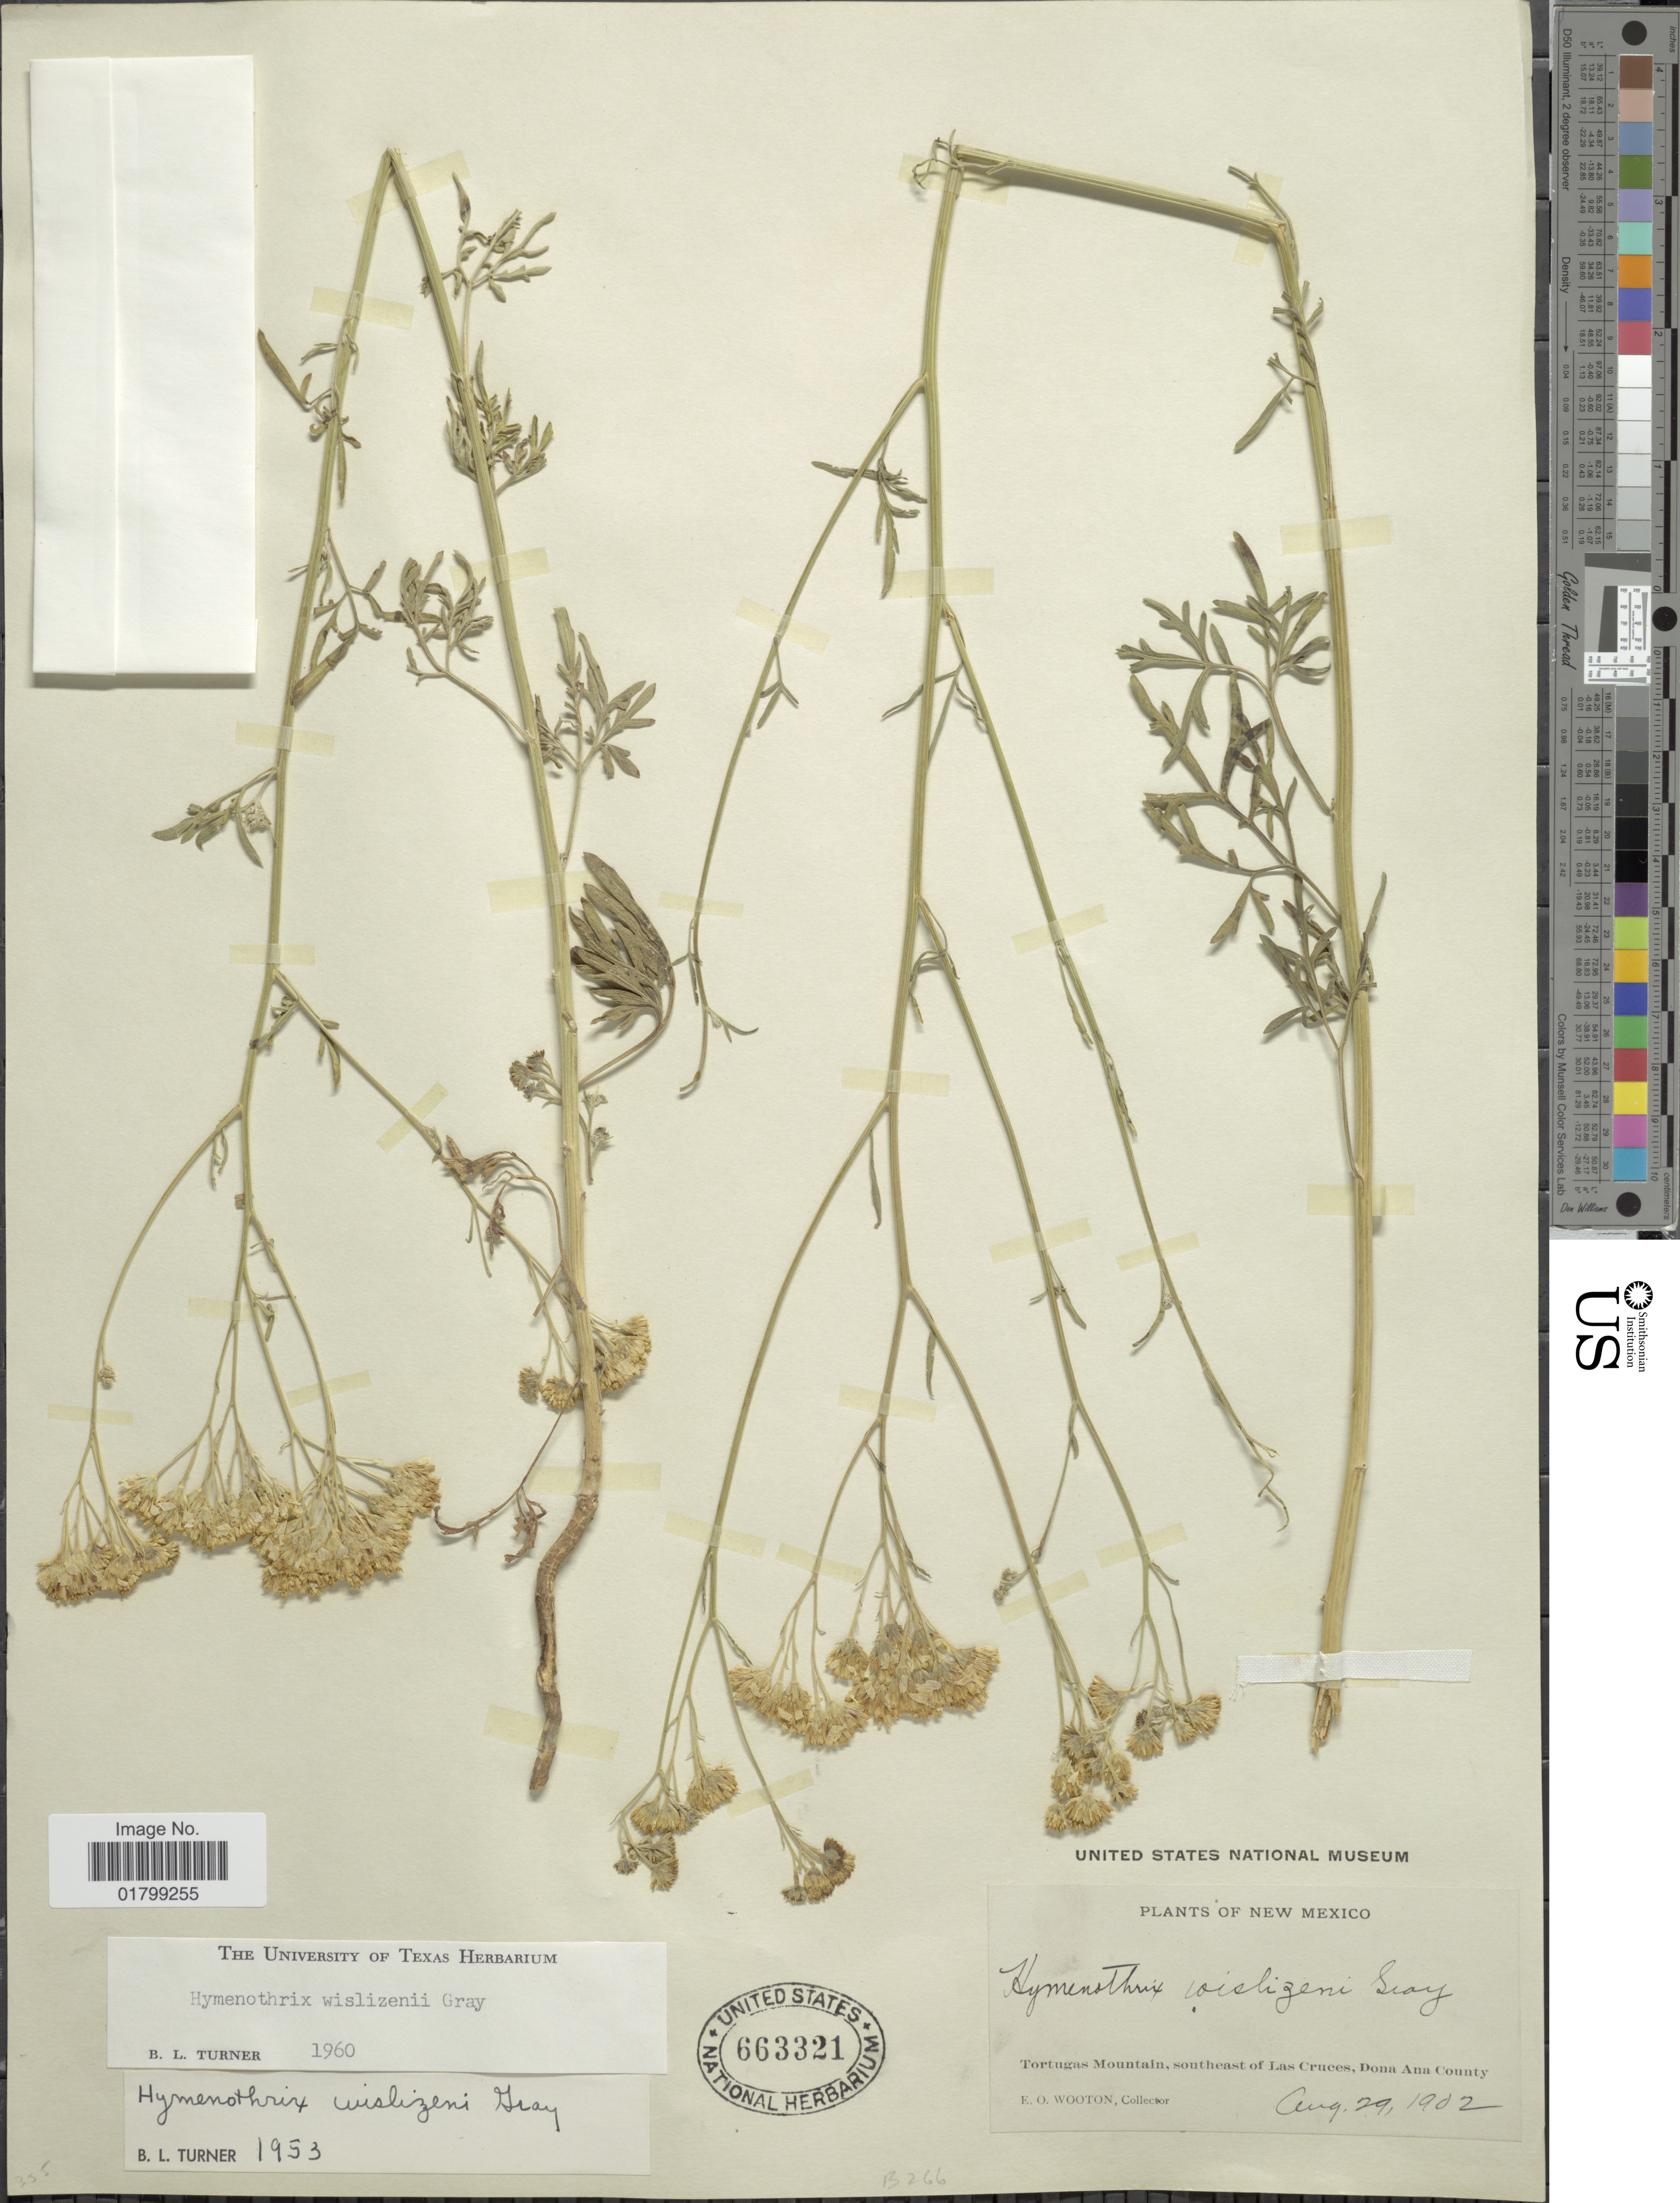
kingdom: Plantae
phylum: Tracheophyta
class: Magnoliopsida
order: Asterales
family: Asteraceae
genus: Hymenothrix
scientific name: Hymenothrix wislizenii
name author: A. Gray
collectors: E. O. Wooton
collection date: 1902-08-29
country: United States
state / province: New Mexico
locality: Tortugas Mountain, southeast of Las Cruces, Dona Ana County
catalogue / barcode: US 663321